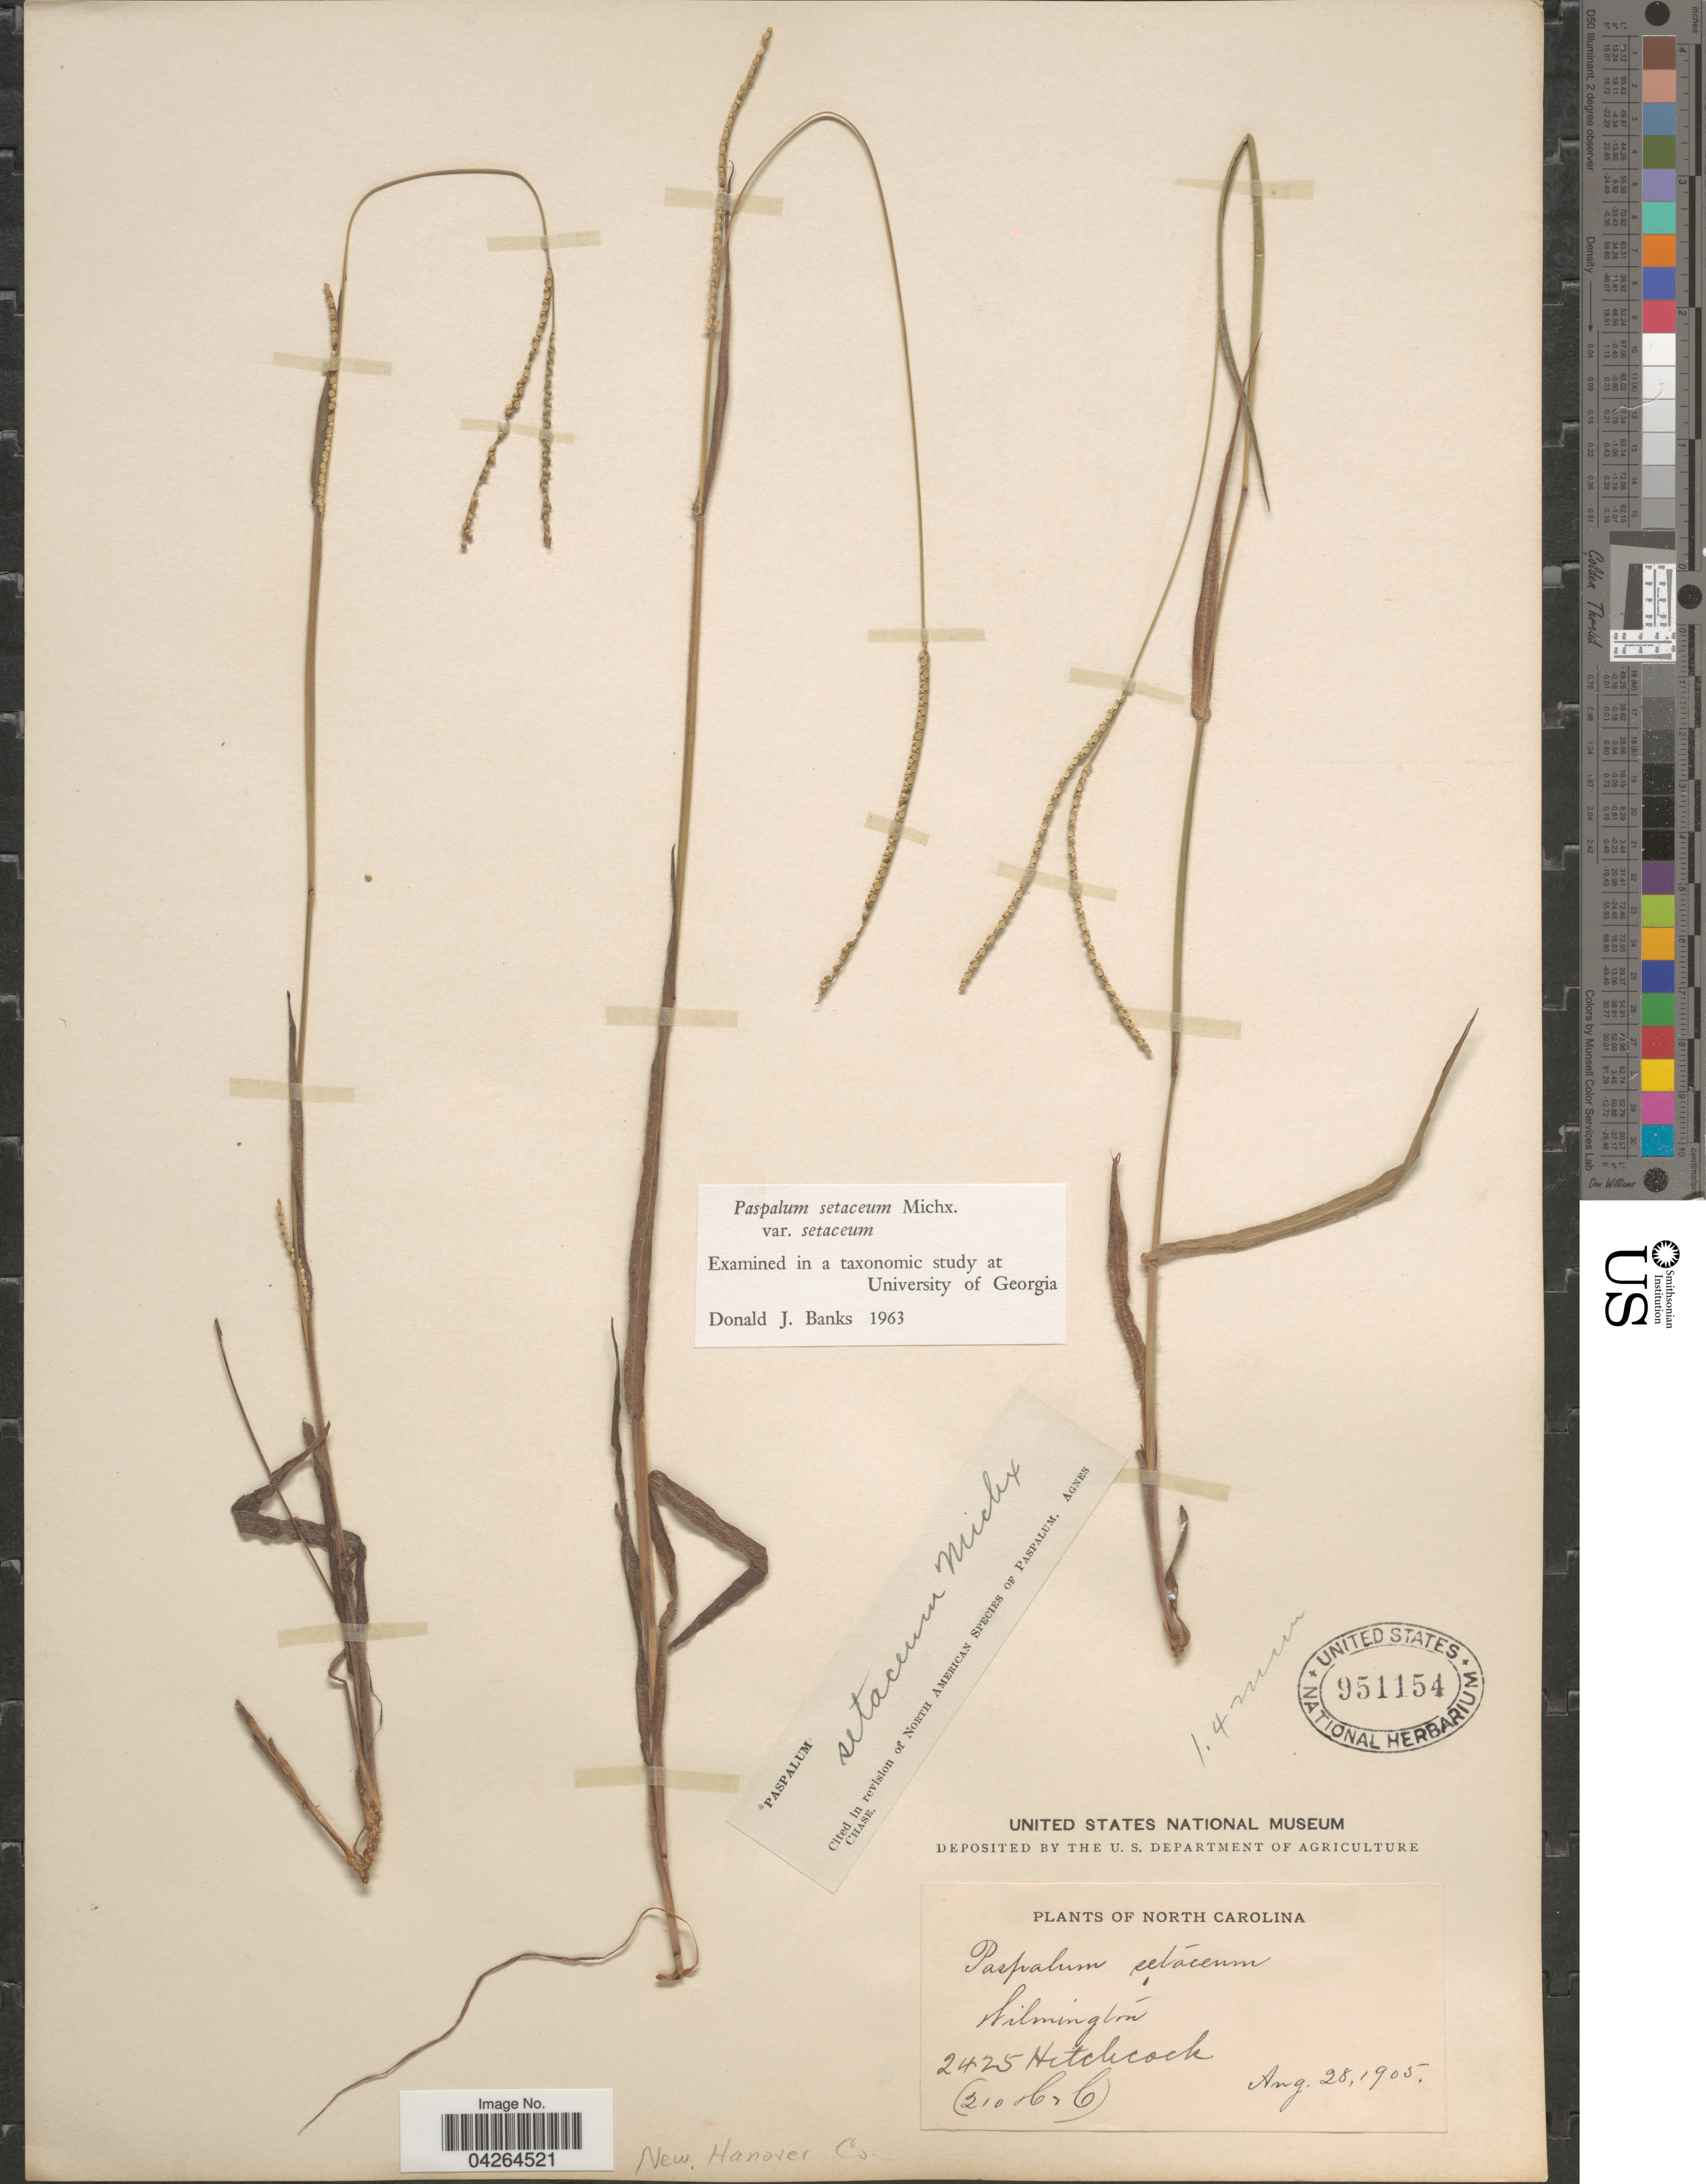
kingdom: Plantae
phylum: Tracheophyta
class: Liliopsida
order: Poales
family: Poaceae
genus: Paspalum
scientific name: Paspalum setaceum var. setaceum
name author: Michx.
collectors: -- Hitchcock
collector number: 2425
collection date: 1905-08-28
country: United States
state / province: North Carolina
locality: Wilmington. New Hanover Co.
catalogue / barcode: US 951154